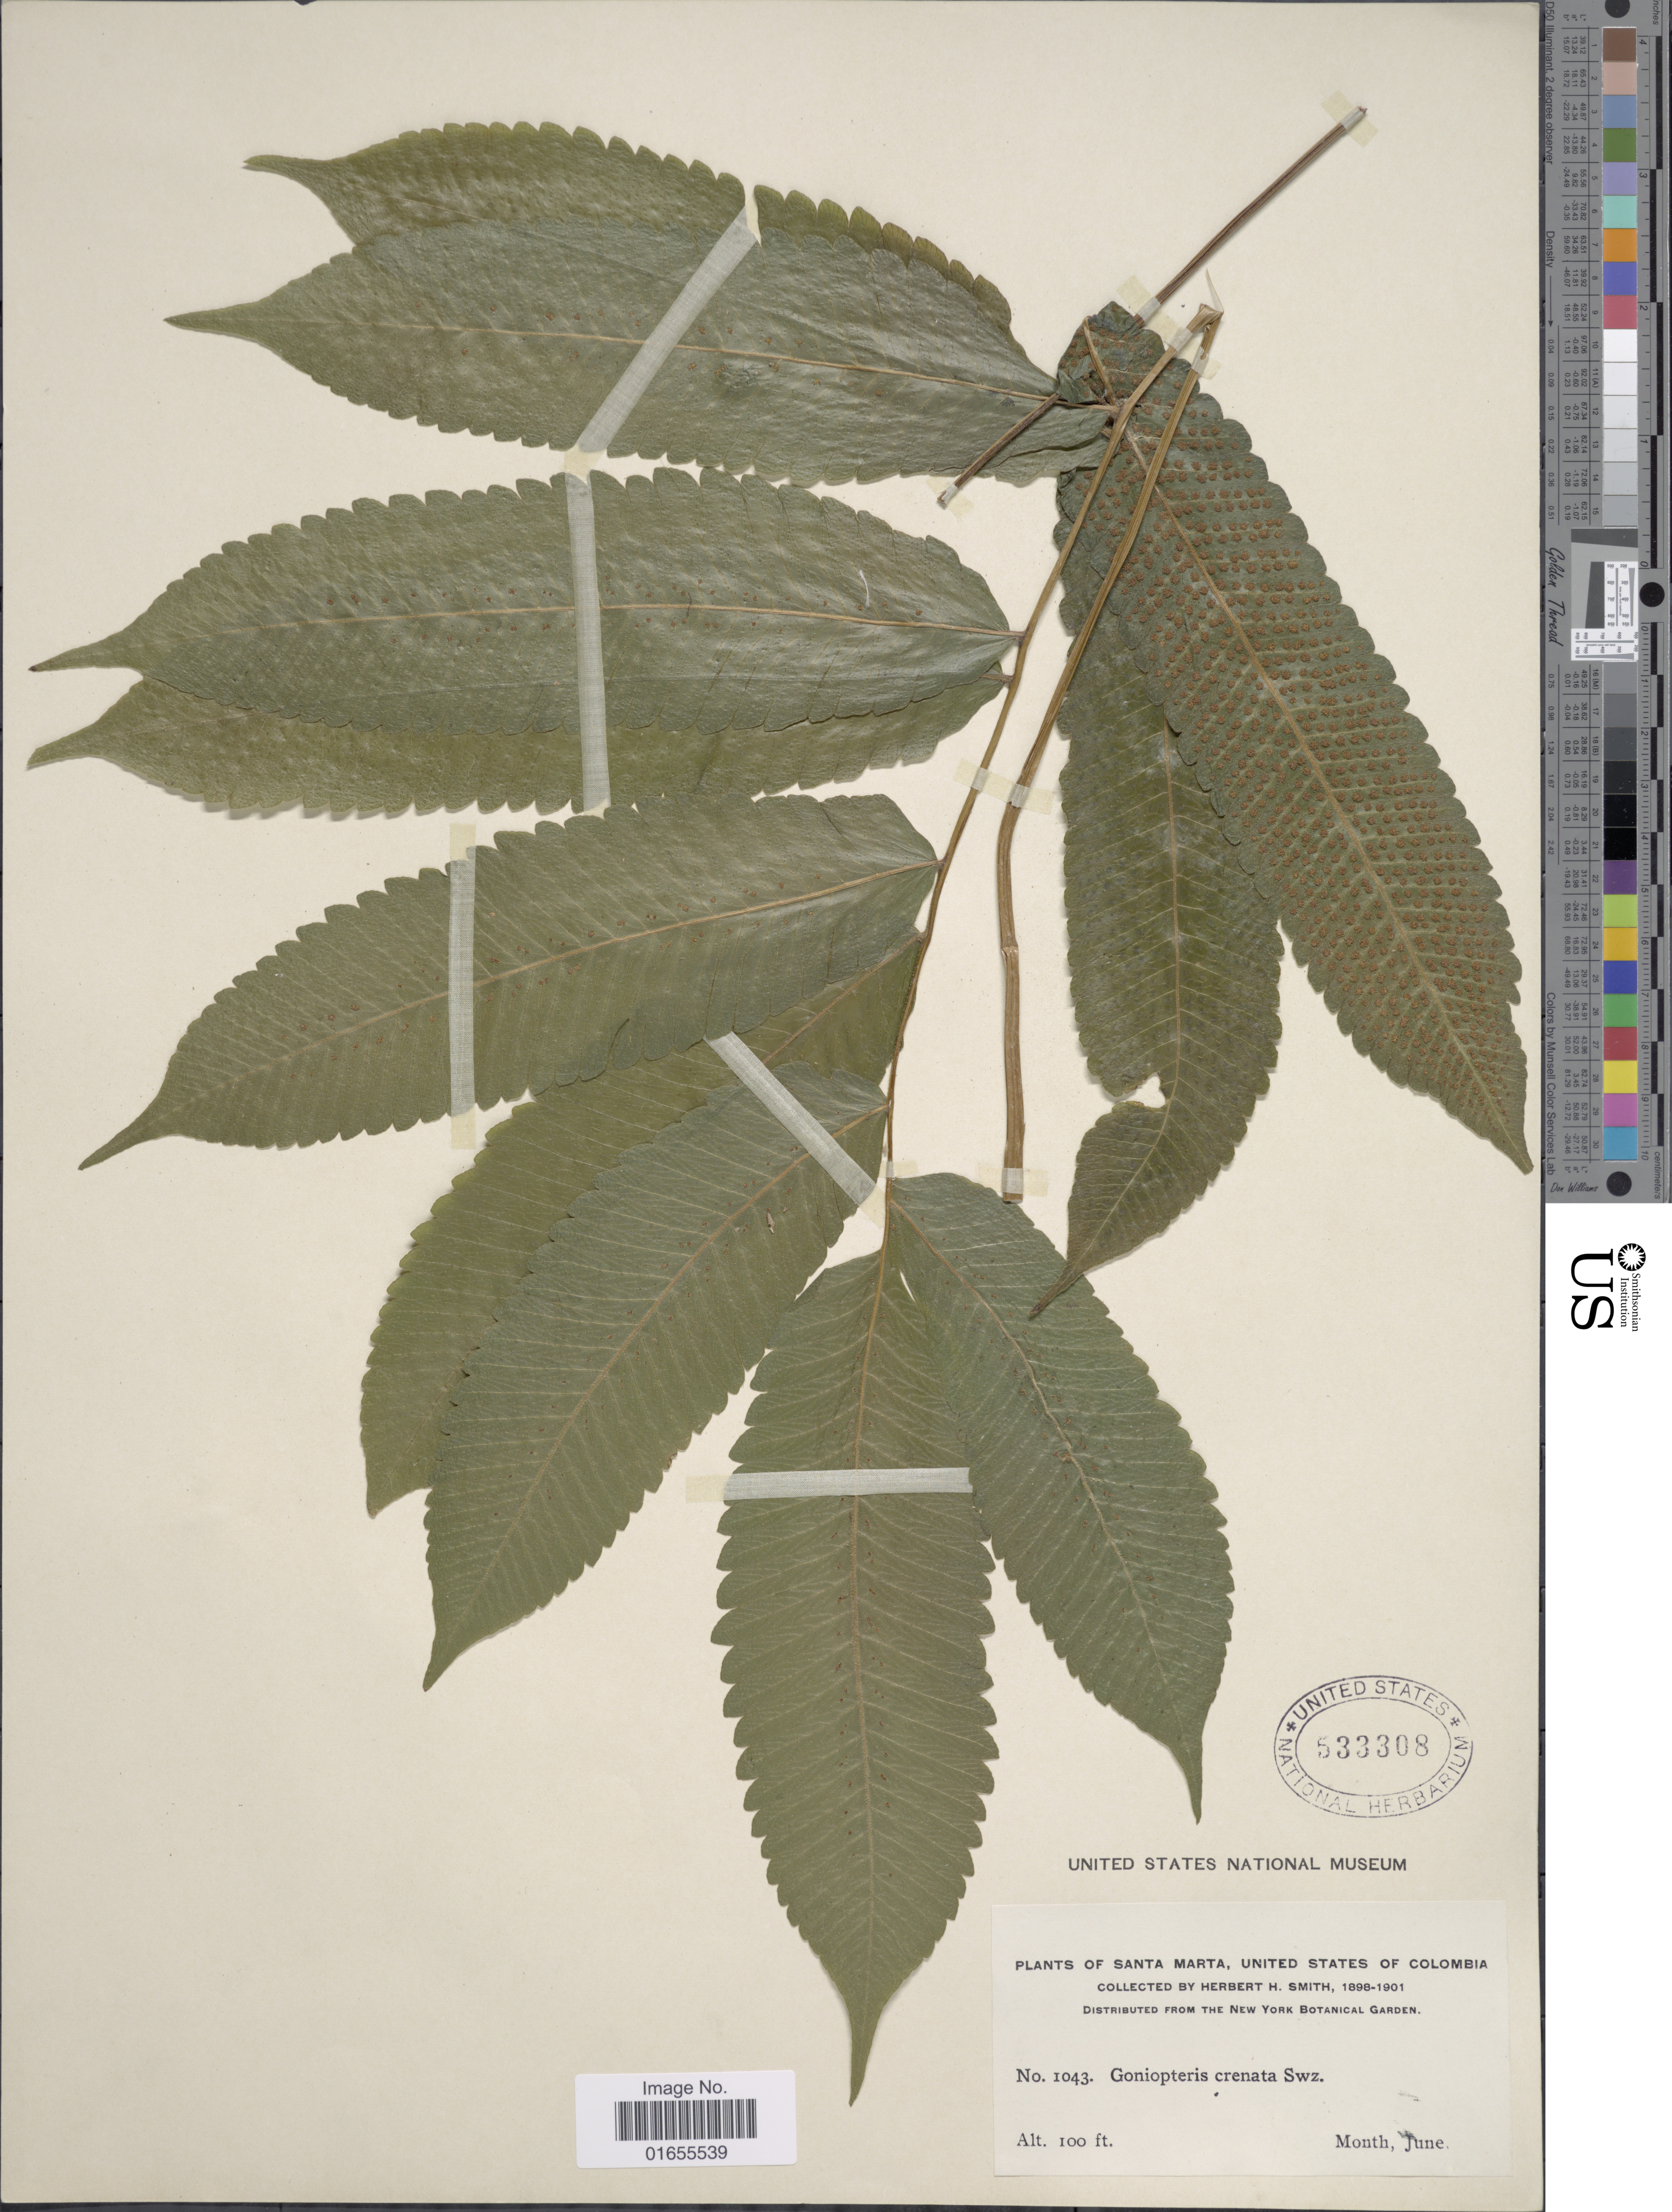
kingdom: Plantae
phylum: Tracheophyta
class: Polypodiopsida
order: Polypodiales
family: Thelypteridaceae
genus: Goniopteris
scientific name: Goniopteris poiteana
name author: (Bory) Ching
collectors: Herbert H. Smith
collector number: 1043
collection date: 1898-06/1901-06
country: Colombia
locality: Santa Marta. Unites States of Colombia.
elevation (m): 30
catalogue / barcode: US 533308